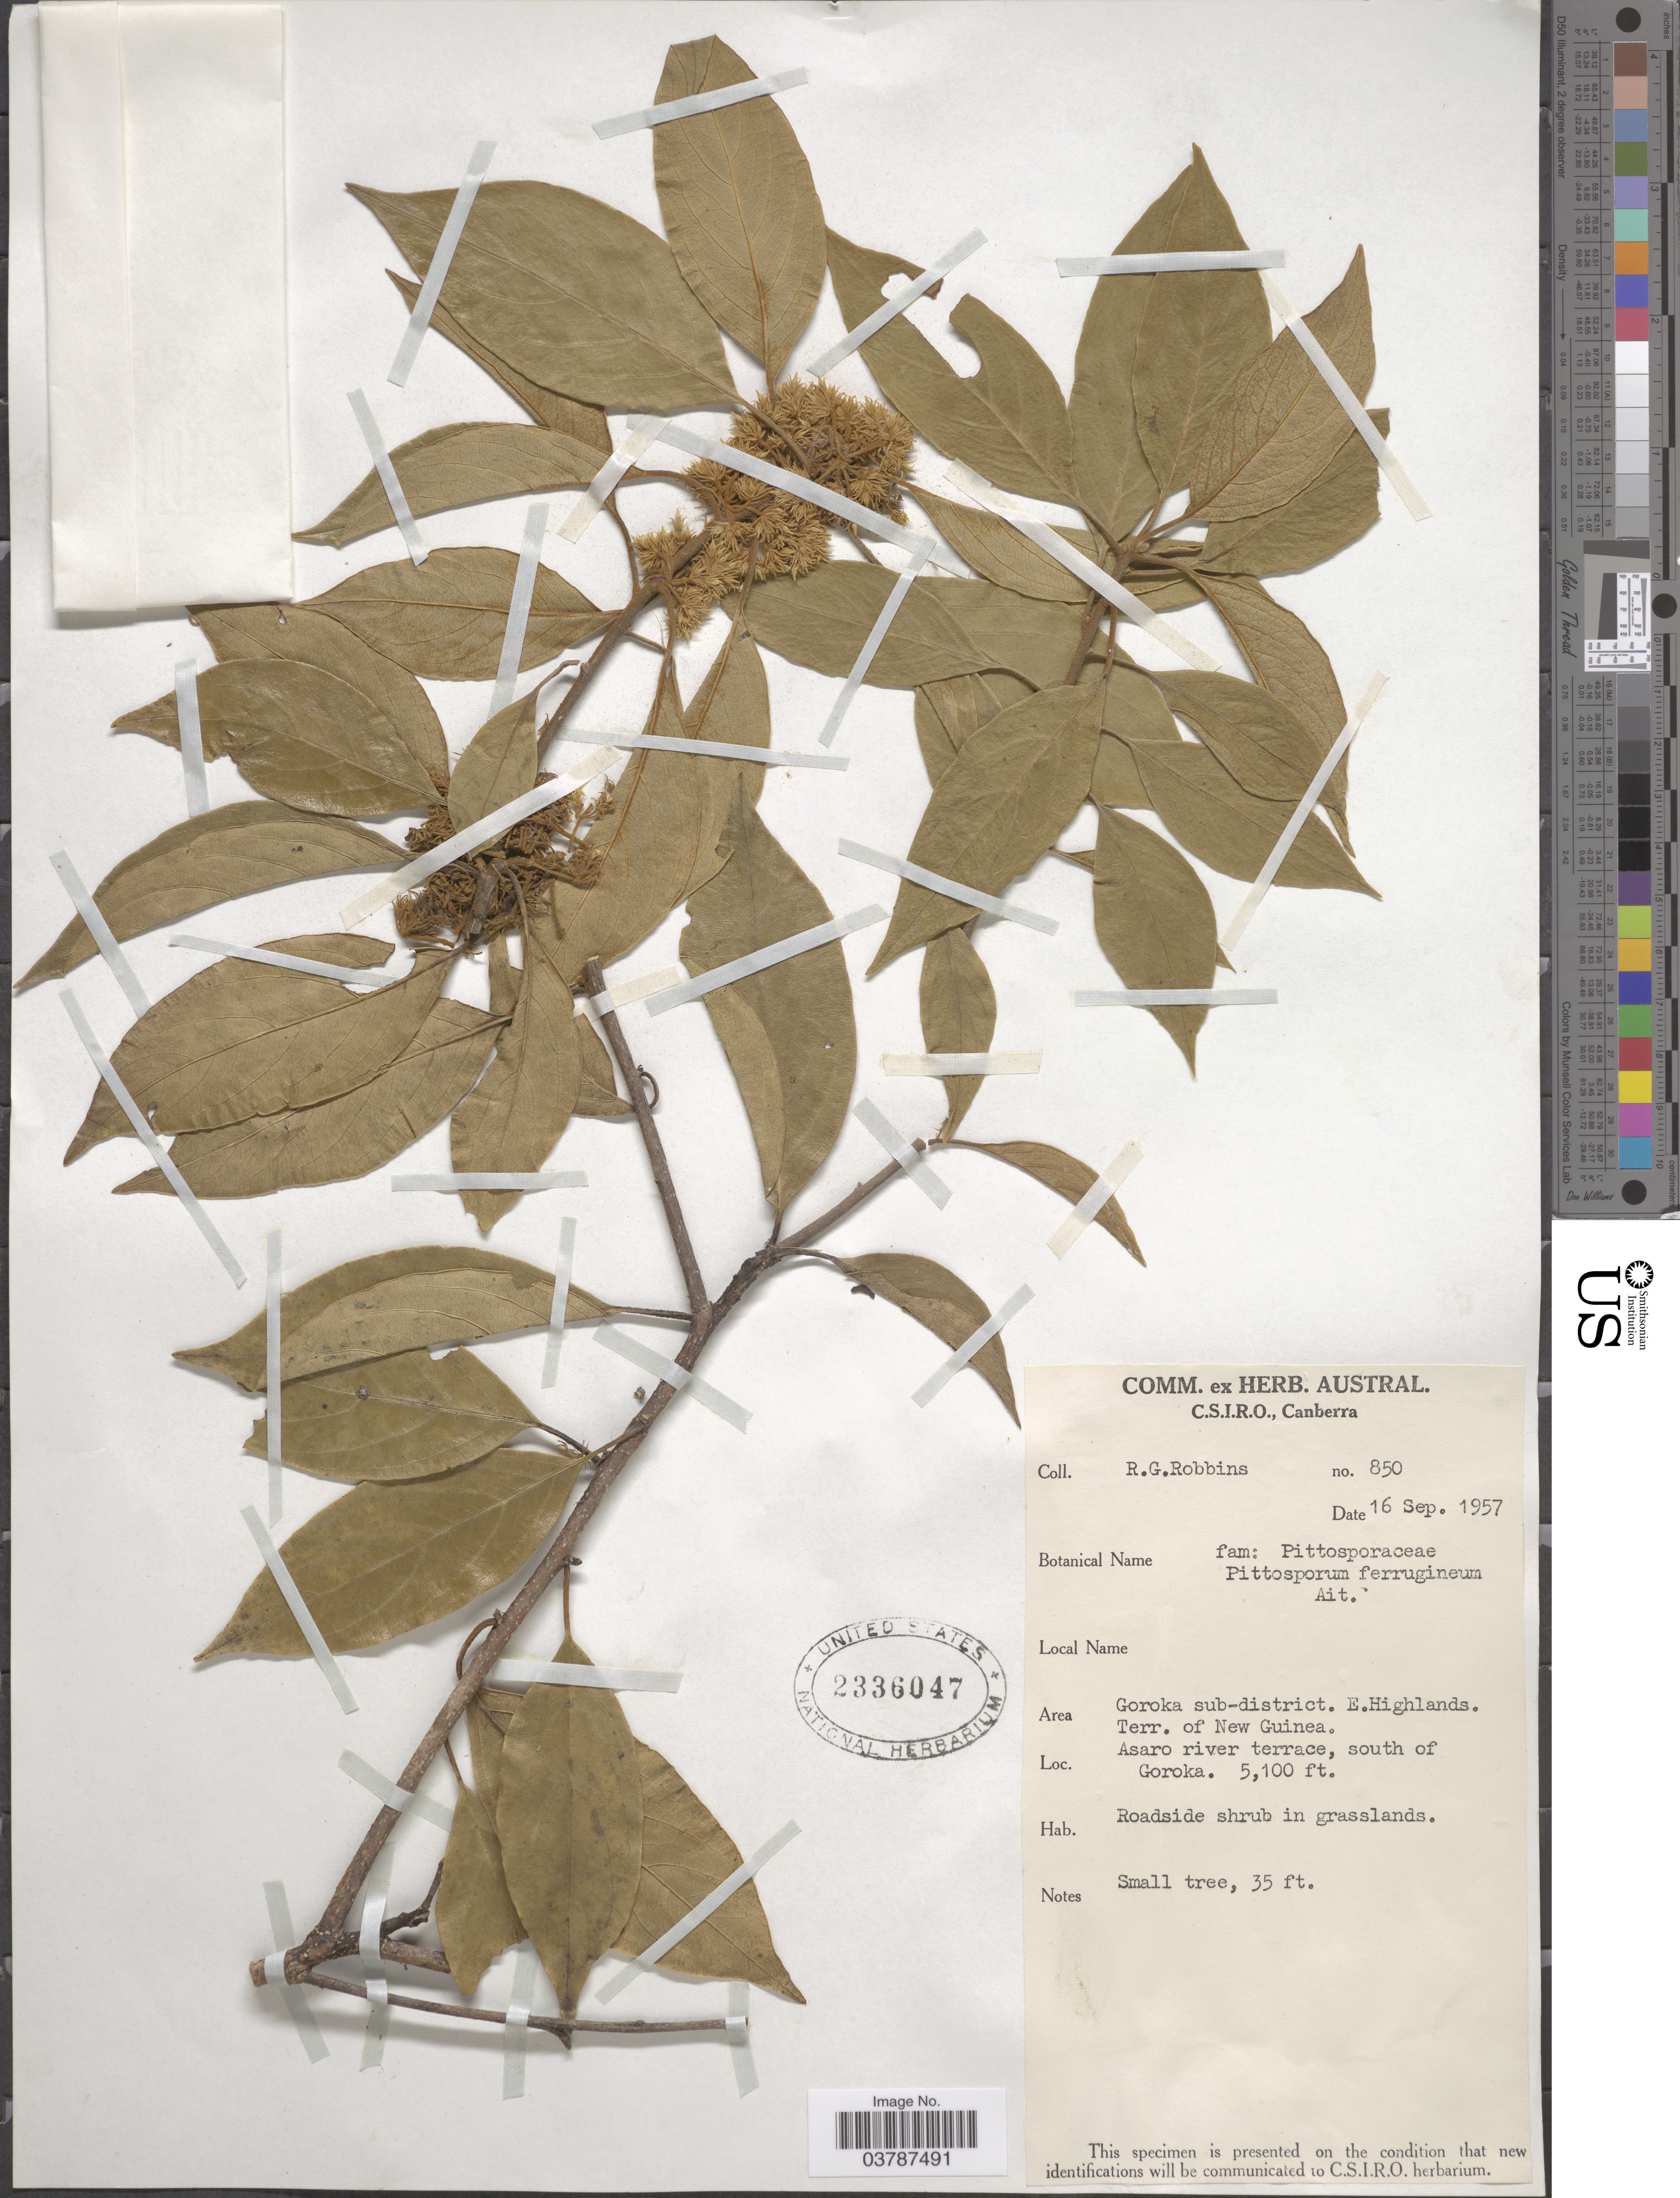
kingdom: Plantae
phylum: Tracheophyta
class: Magnoliopsida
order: Apiales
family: Pittosporaceae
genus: Pittosporum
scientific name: Pittosporum ferrugineum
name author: Dryand. ex Aiton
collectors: R. Robbins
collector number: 850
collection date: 1957-09-16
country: Papua New Guinea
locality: Goroka sub-district. E.Highlands. Terr. of New Guinea. Asaro river terrace, south of Goroka.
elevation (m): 1554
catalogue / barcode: US 2336047